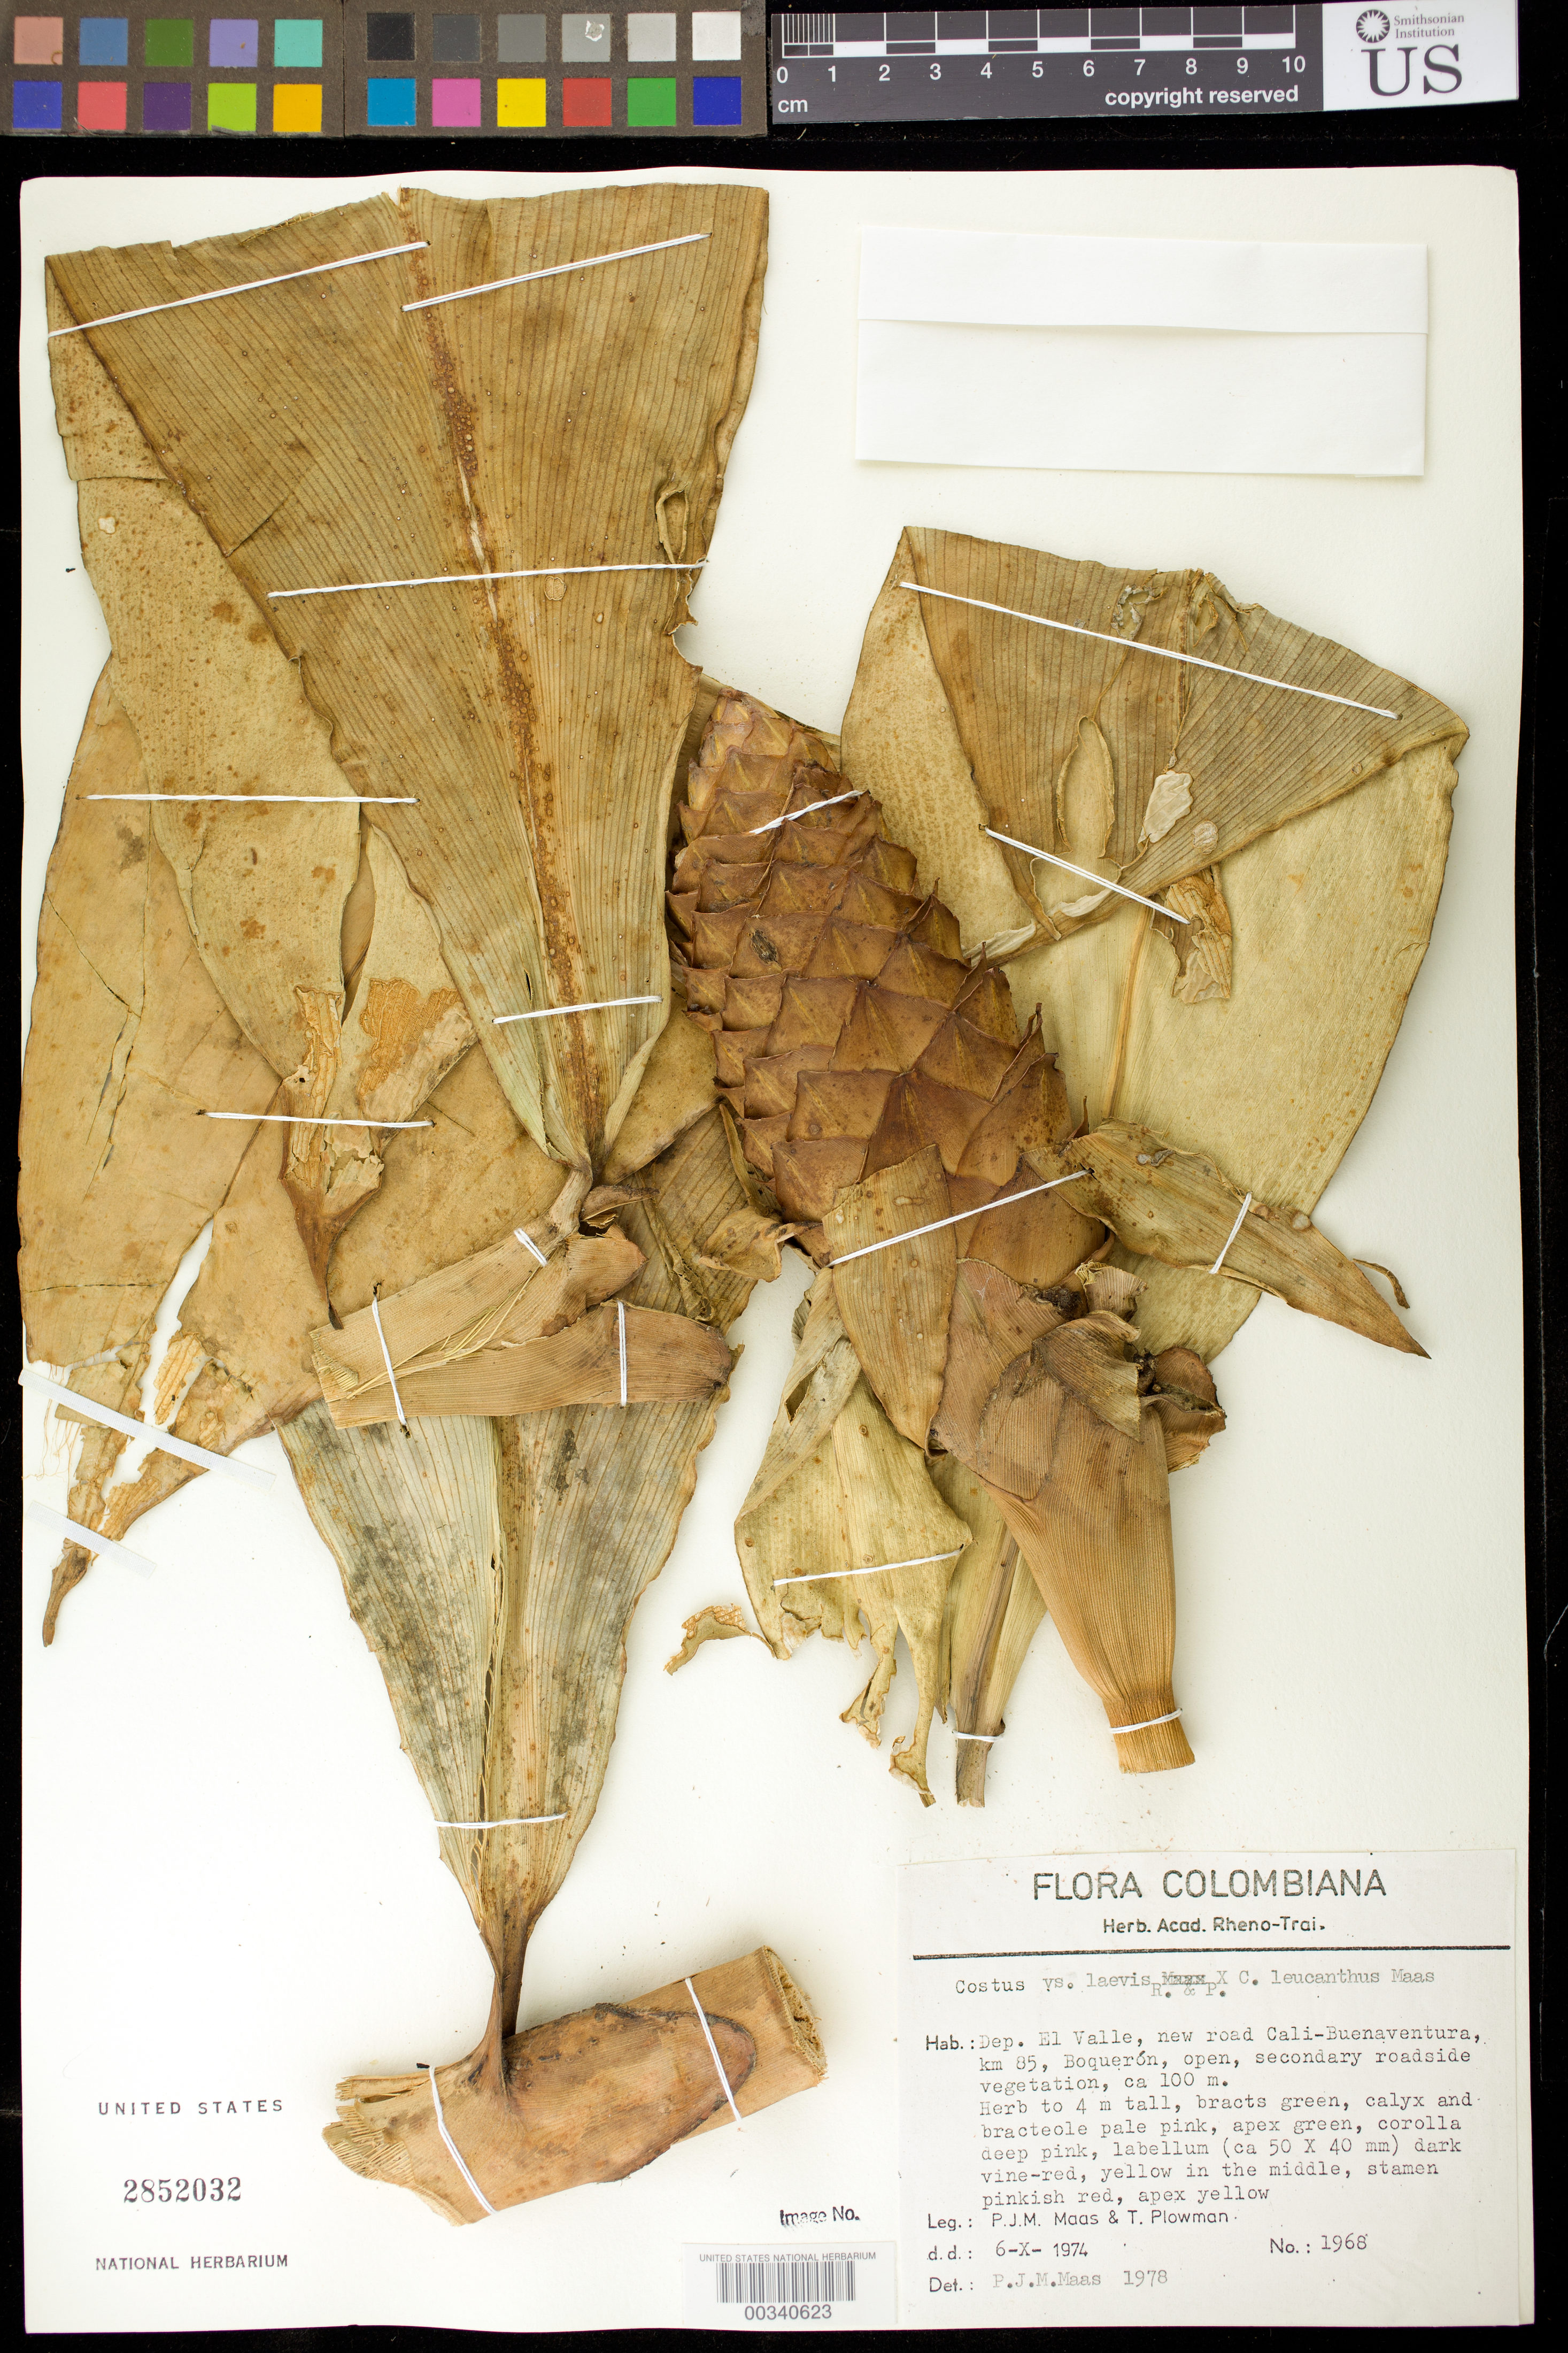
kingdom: Plantae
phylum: Tracheophyta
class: Liliopsida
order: Zingiberales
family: Costaceae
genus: Costus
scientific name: Costus laevis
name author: Ruiz & Pav.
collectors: P. Maas & T. Plowman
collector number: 1968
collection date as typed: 06 Oct 1974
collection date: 1974-10-06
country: Colombia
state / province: Valle del Cauca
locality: Dep. El Valle, new road Cali-Buena Ventura, km 85, Boqueron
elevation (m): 100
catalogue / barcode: US 2852032